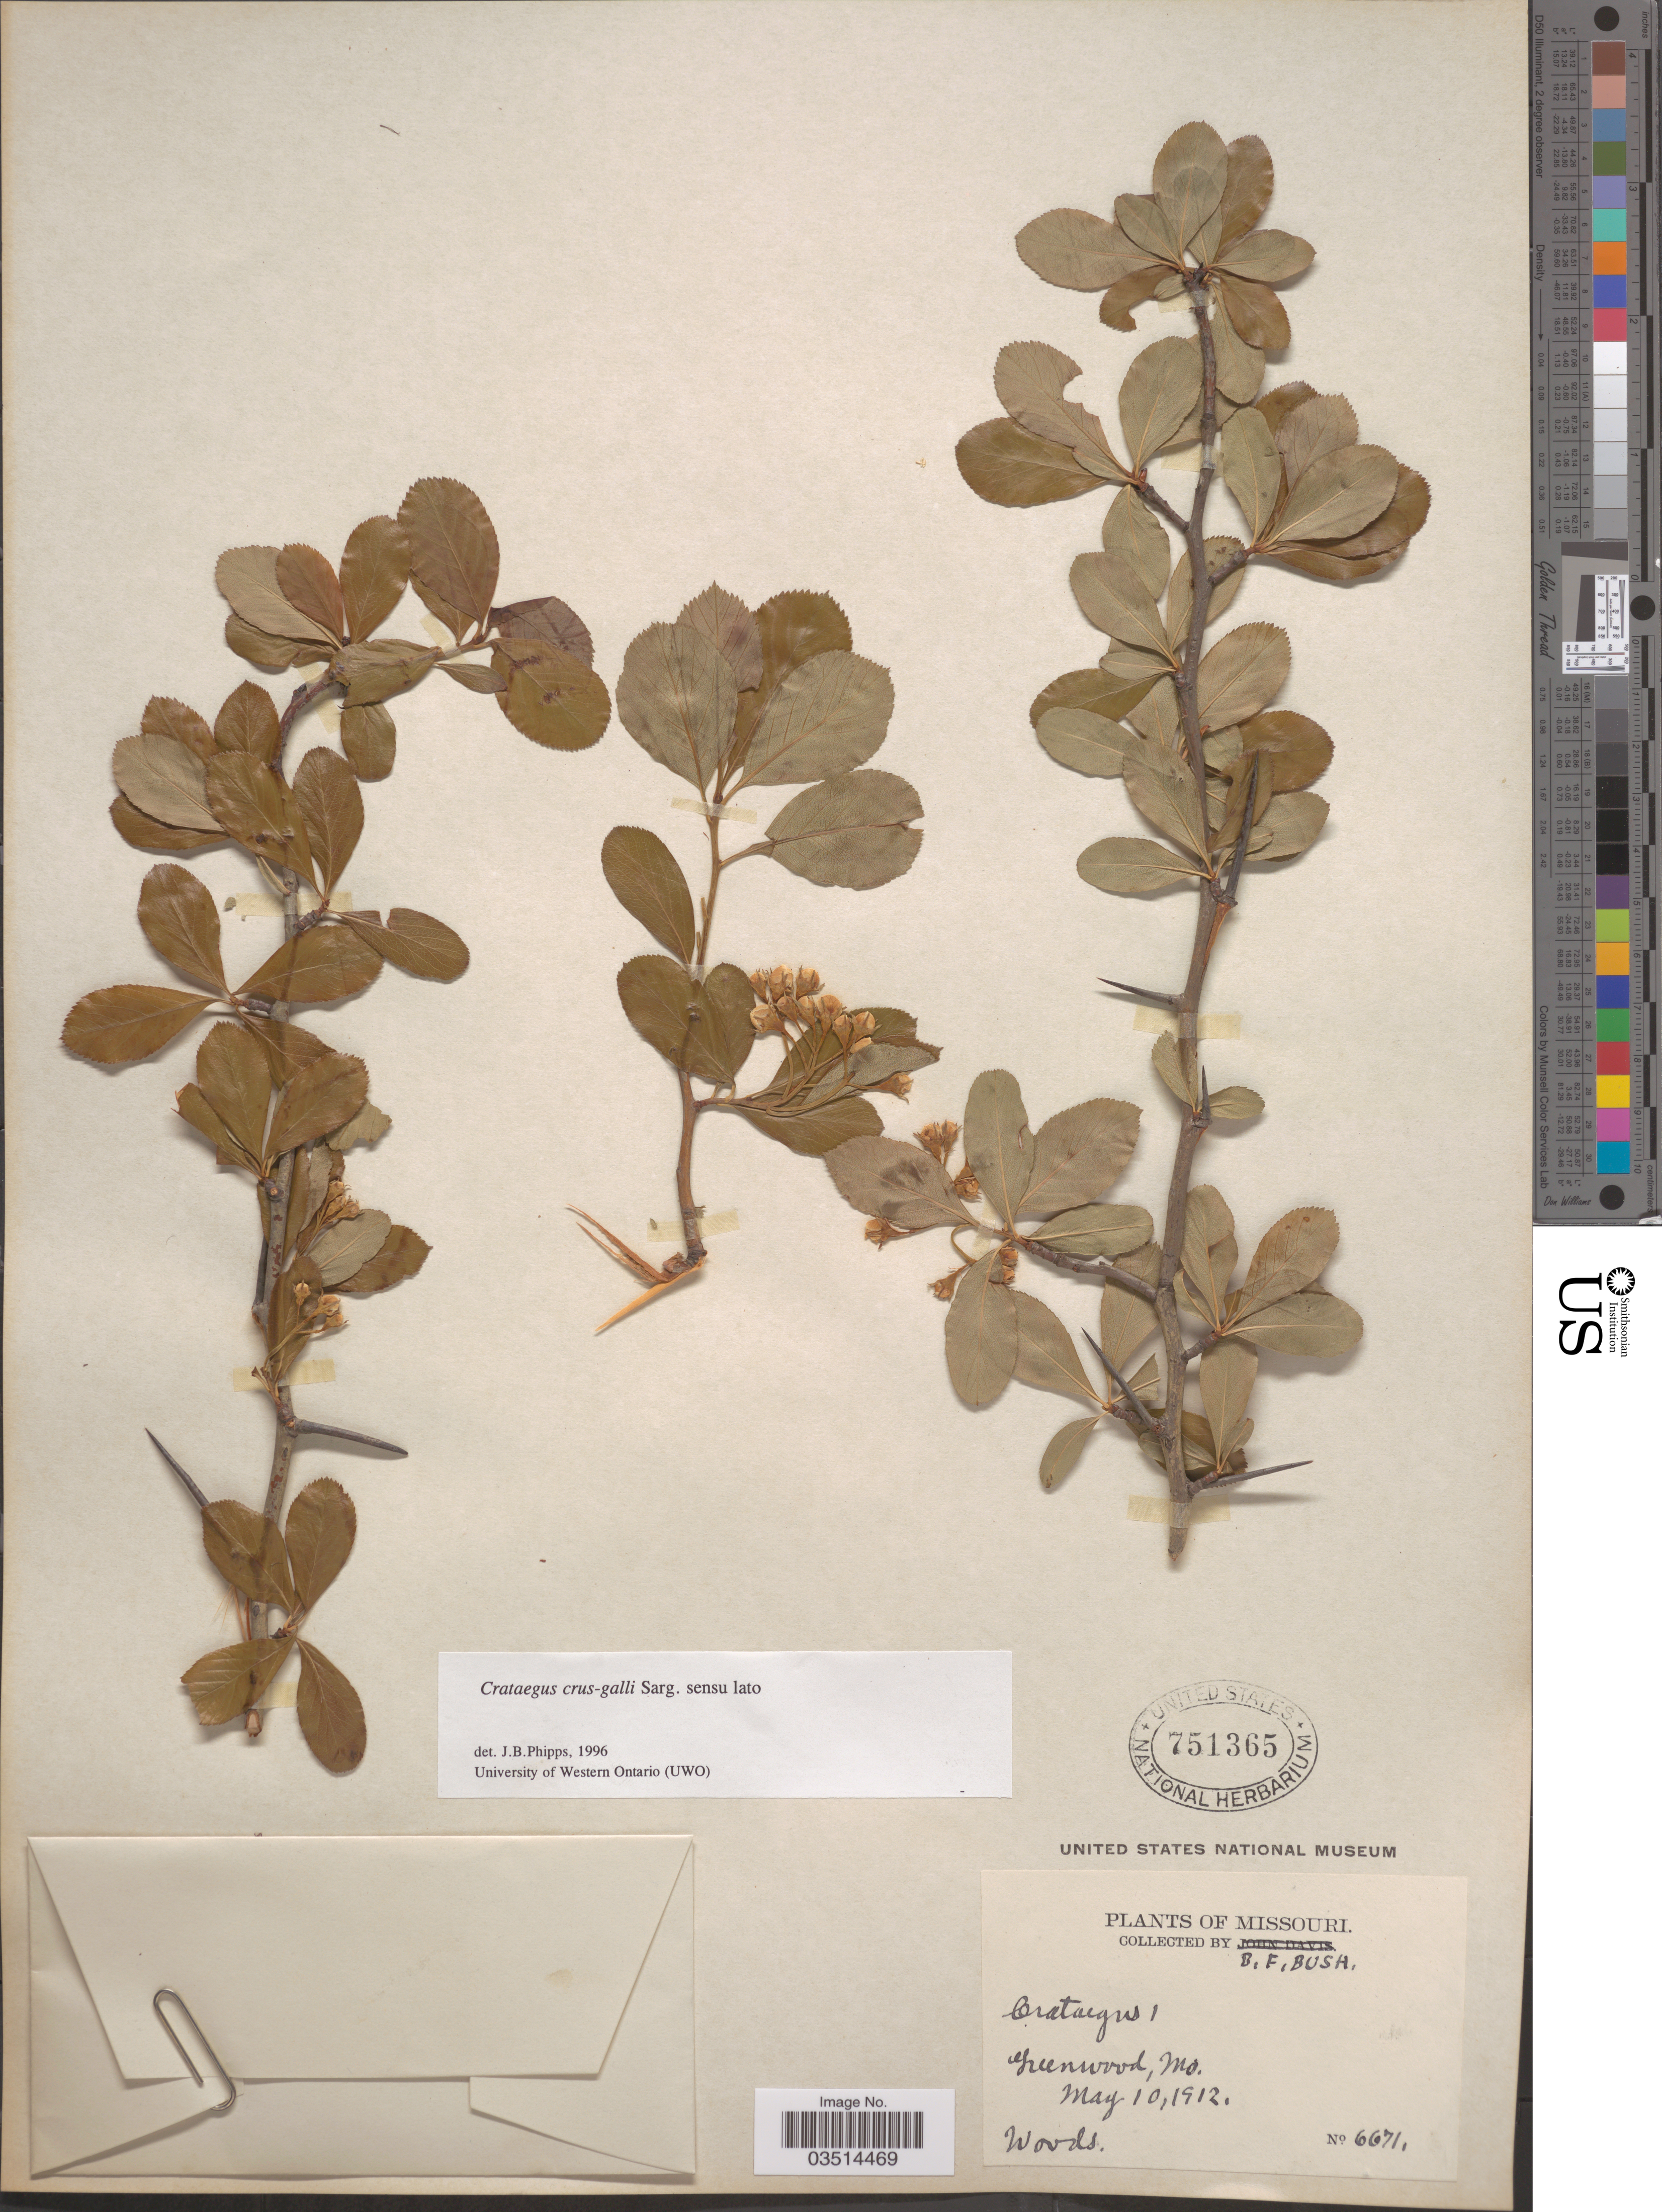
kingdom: Plantae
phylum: Tracheophyta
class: Magnoliopsida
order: Rosales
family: Rosaceae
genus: Crataegus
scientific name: Crataegus crus-galli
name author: L.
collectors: B. F. Bush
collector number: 6671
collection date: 1912-05-10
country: United States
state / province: Missouri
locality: Greenwood.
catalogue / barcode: US 751365